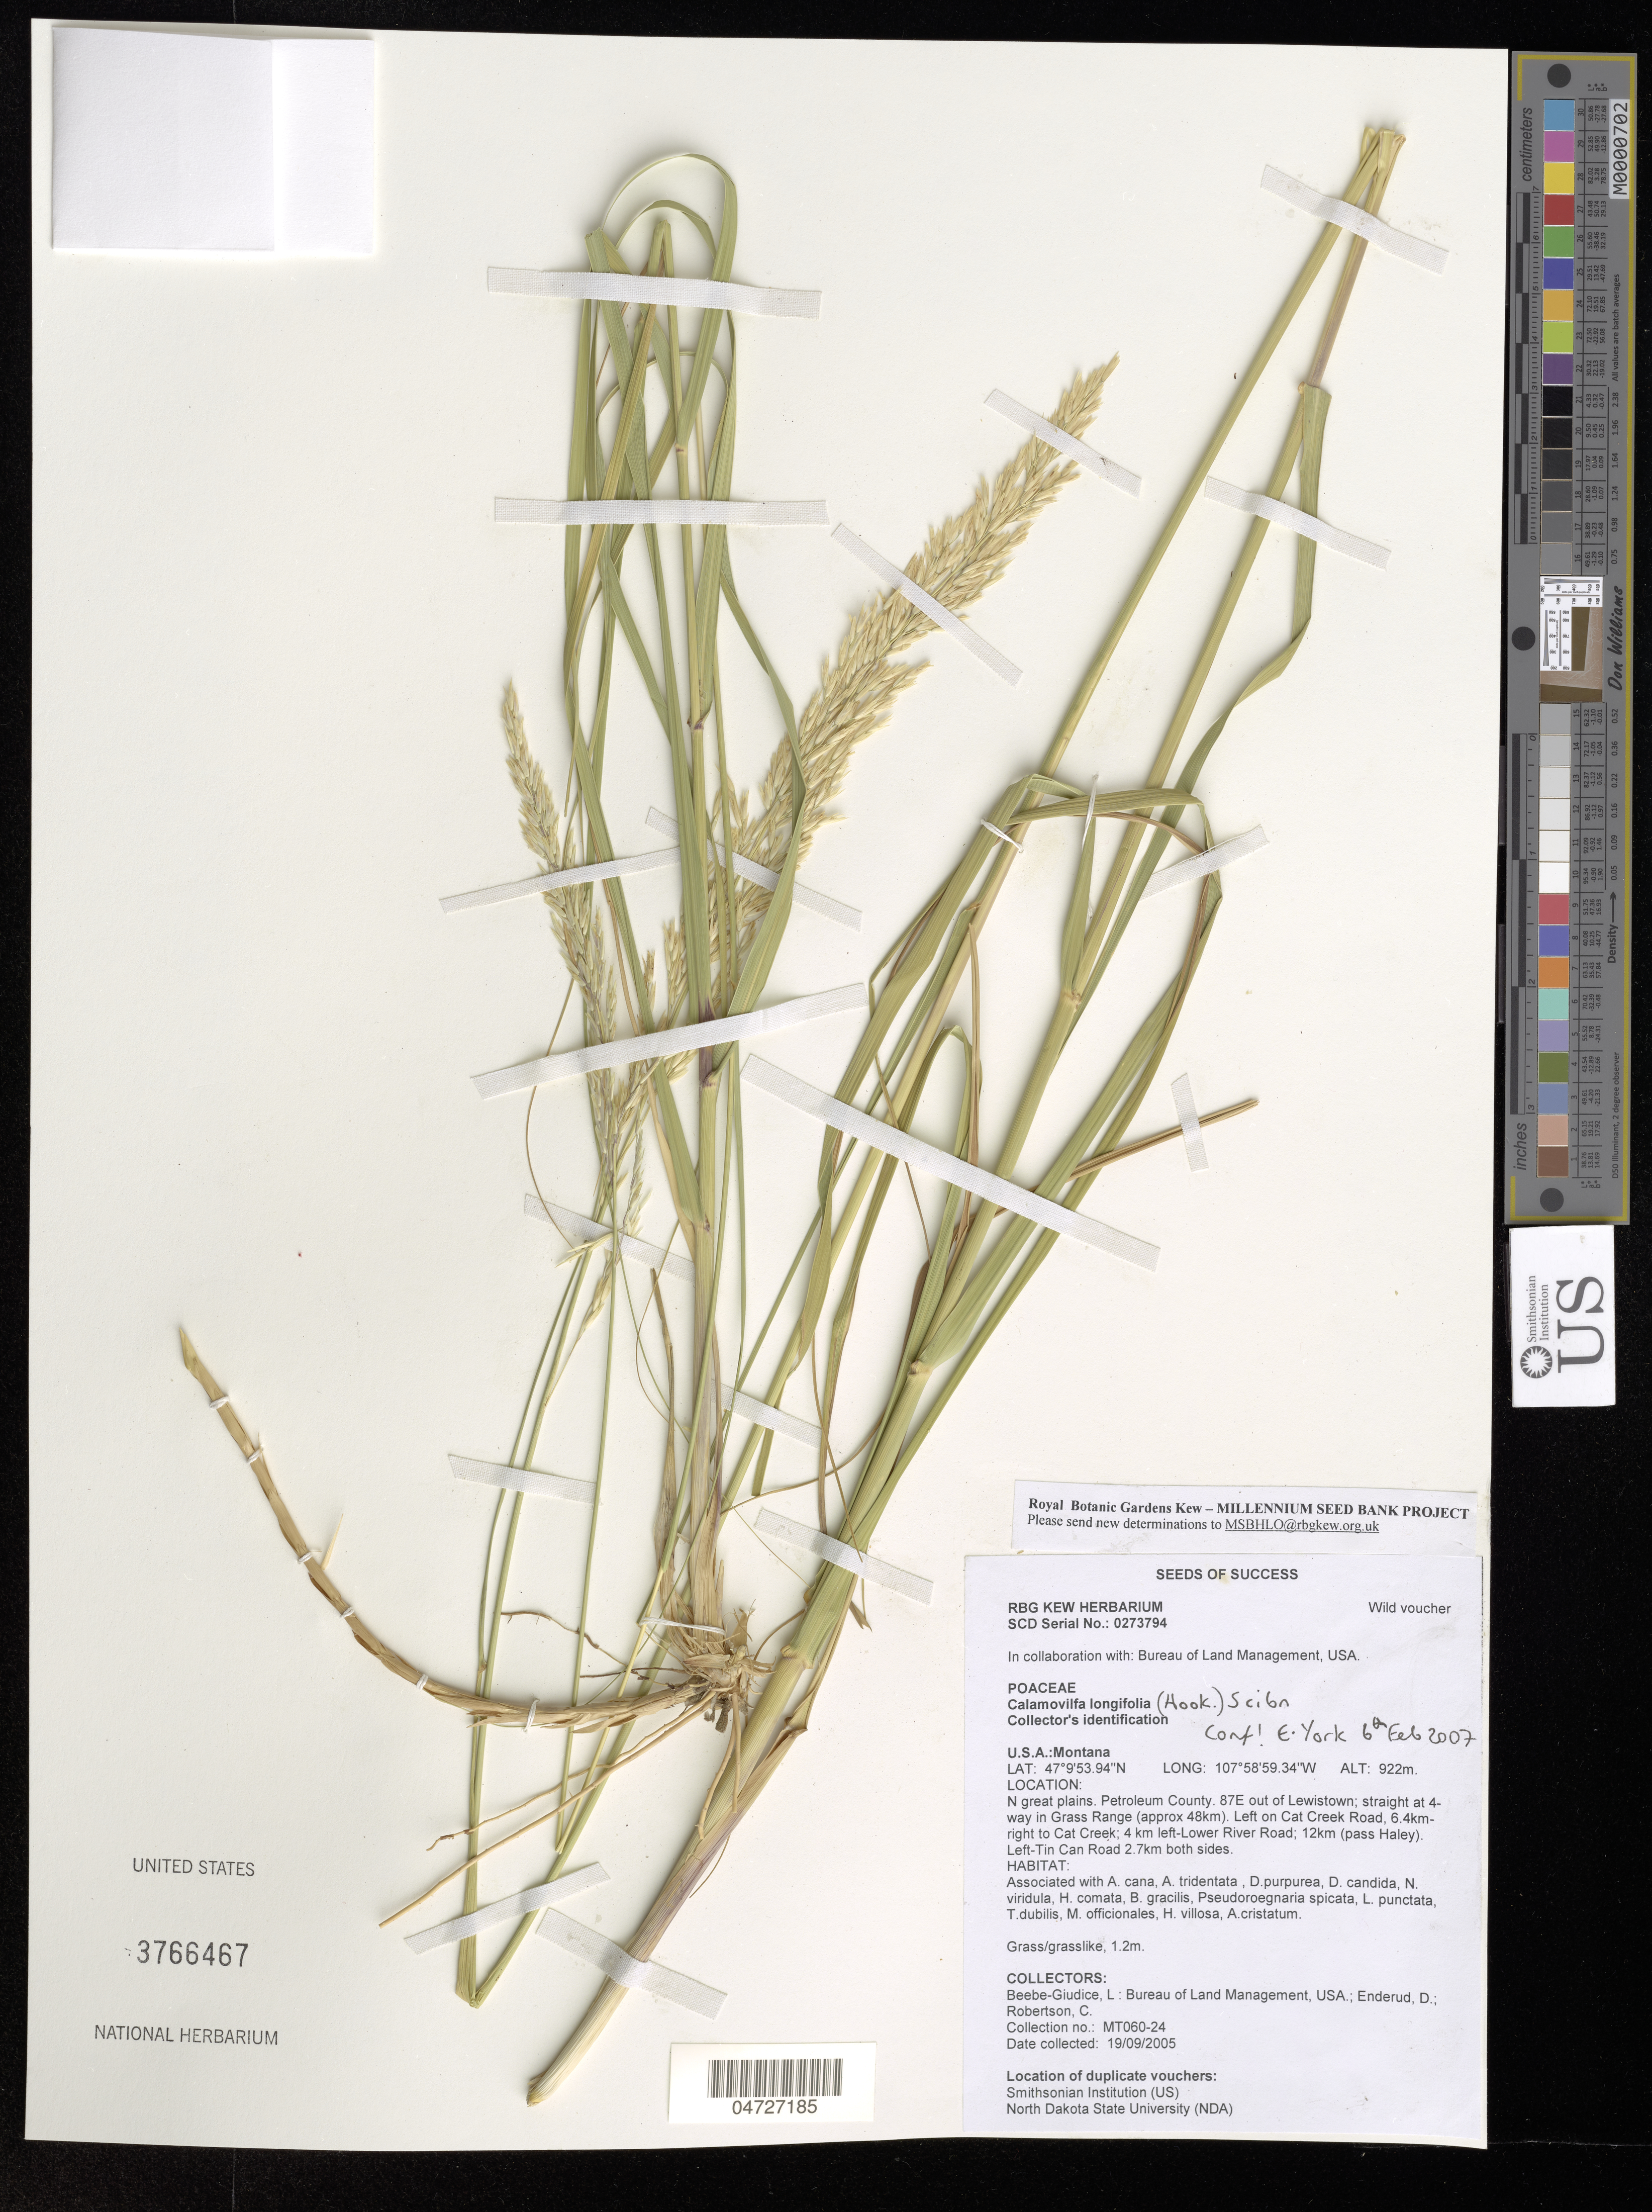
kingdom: Plantae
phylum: Tracheophyta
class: Liliopsida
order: Poales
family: Poaceae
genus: Calamovilfa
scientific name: Calamovilfa longifolia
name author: Scribn. & Southw.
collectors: L. Beebe-Giudice, D. Enderud & C. Robertson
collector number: MT060-24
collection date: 2005-09-19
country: United States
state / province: Montana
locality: N great plains. Petroleum County. 87E out of Lewistown; straight at 4-way in Grass Range (approx 48km). Left on Cat Creek Road, 6.4km-right to Cat Creek; 4 km left-Lower River Road; 12km (pass Haley). Left-Tin Can Road 2.7km both sides.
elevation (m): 922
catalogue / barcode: US 3766467